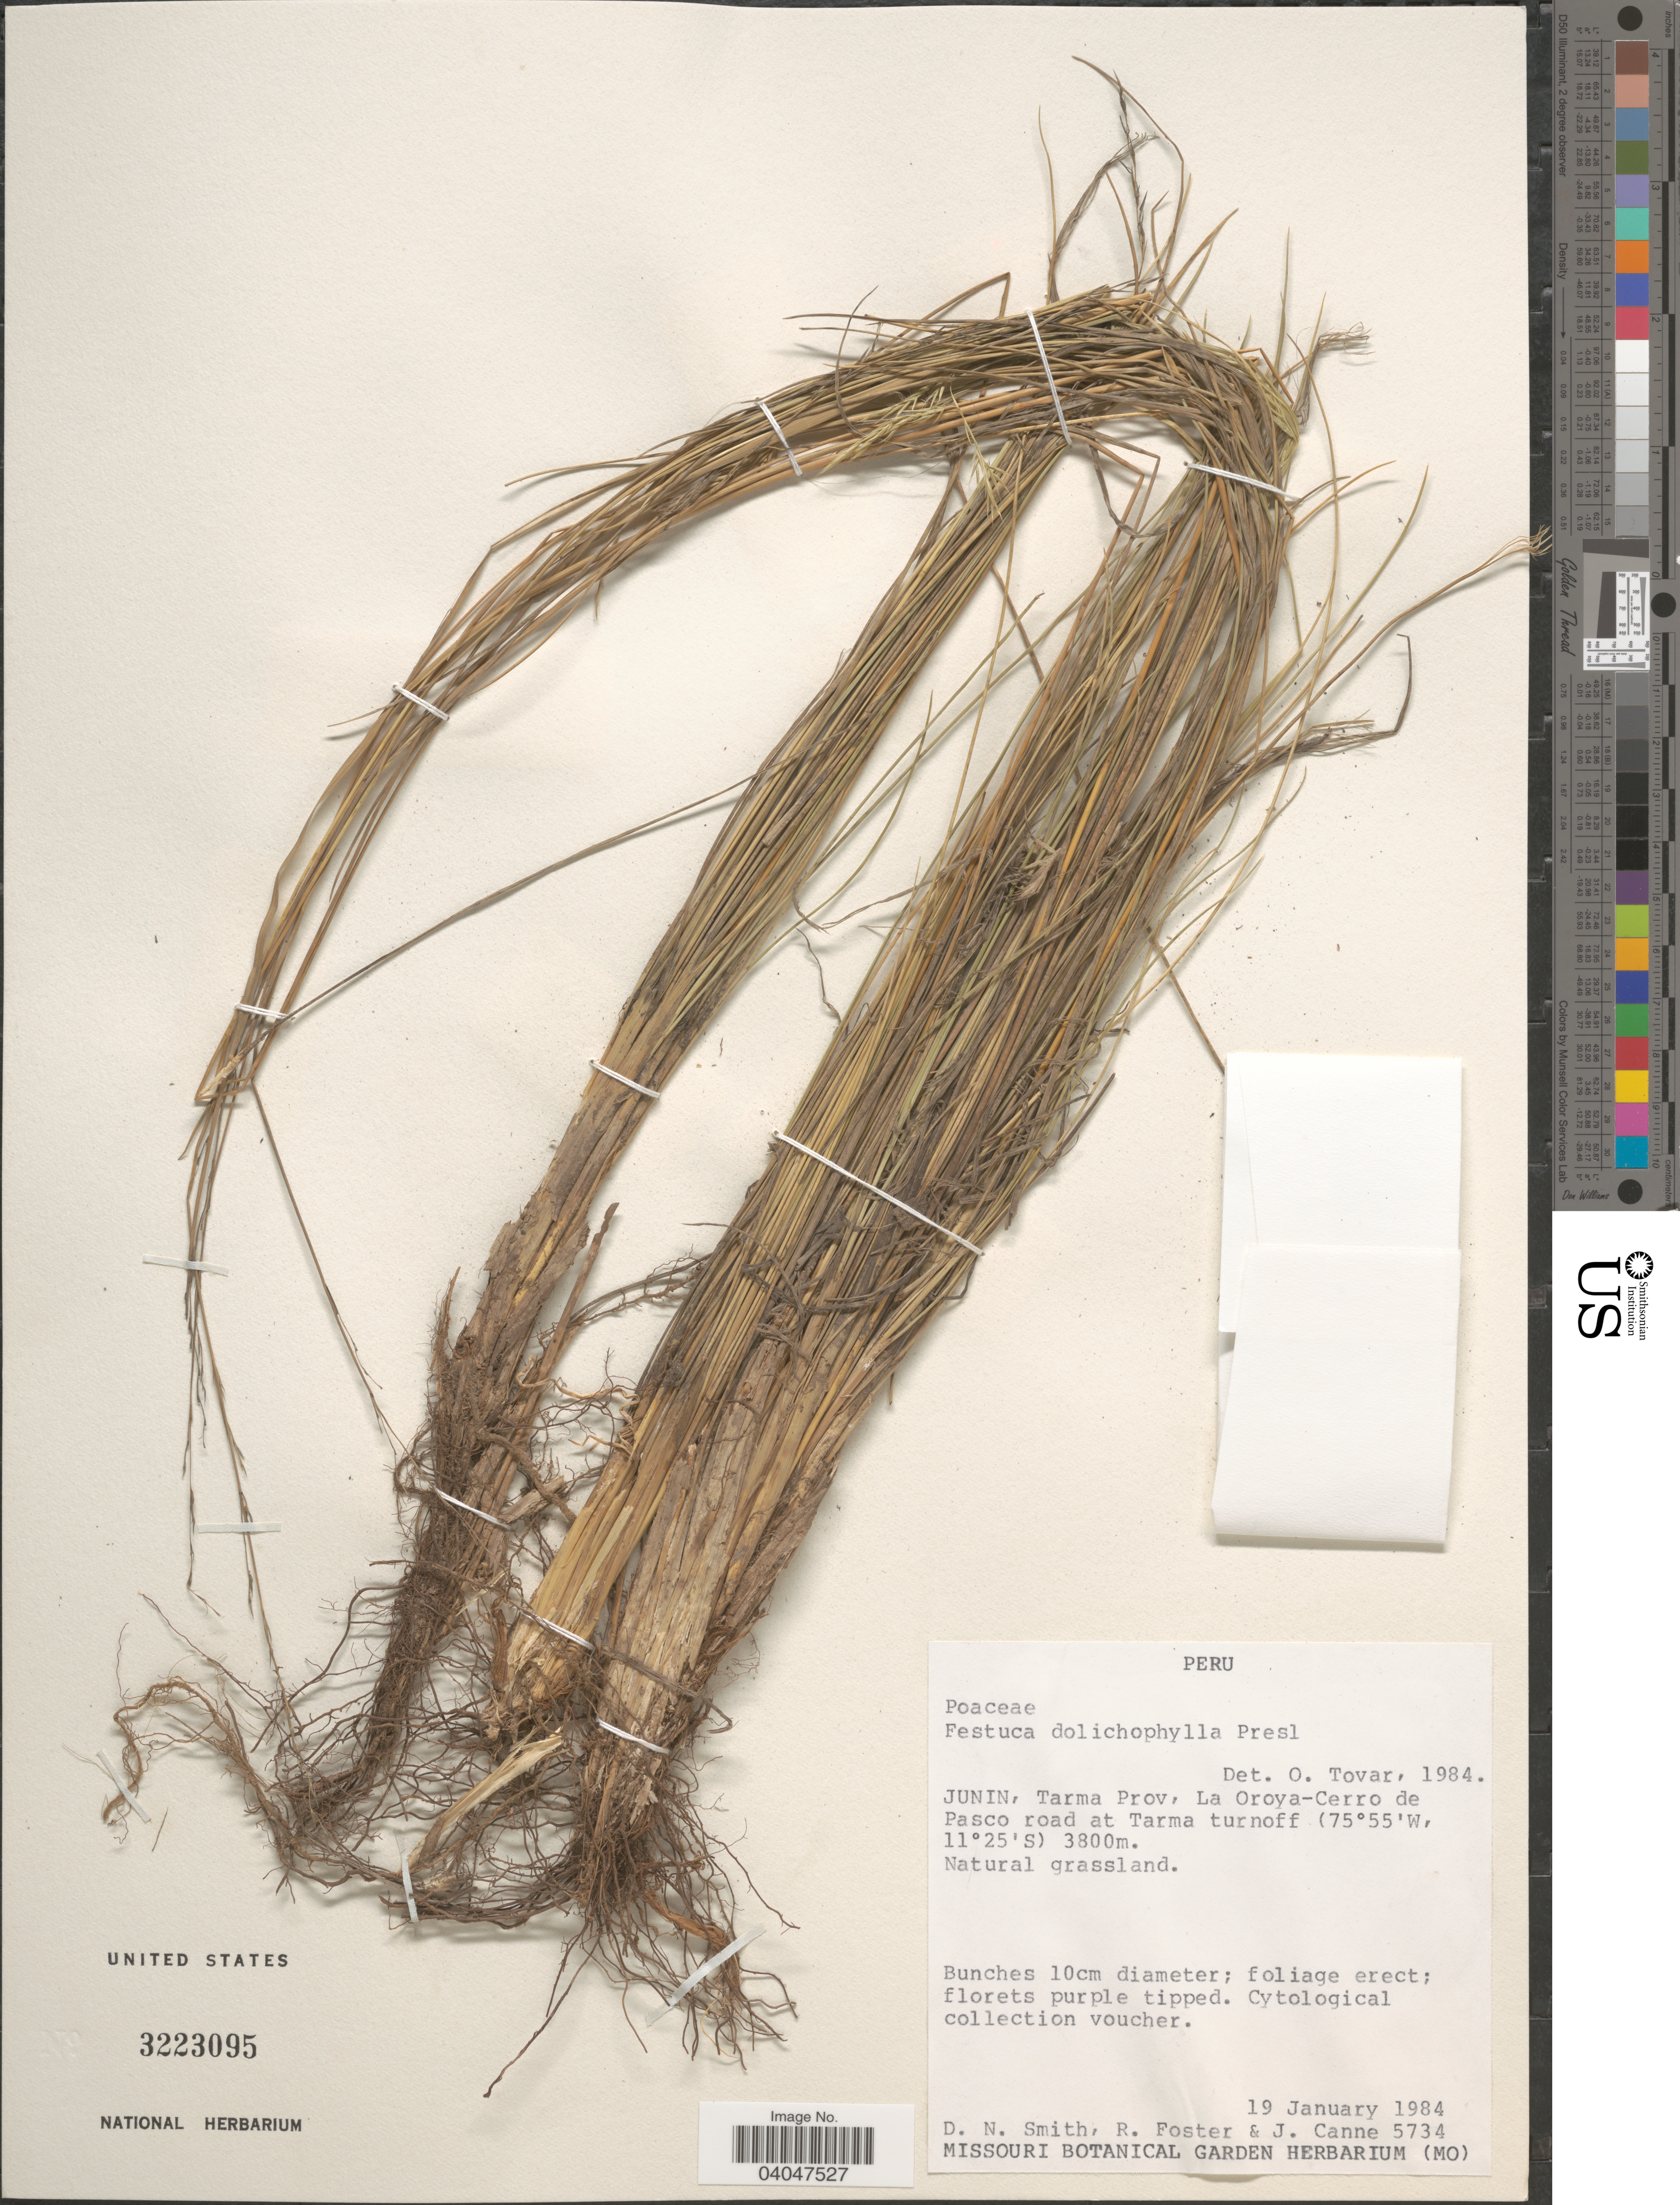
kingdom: Plantae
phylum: Tracheophyta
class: Liliopsida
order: Poales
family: Poaceae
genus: Festuca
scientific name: Festuca dolichophylla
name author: J. Presl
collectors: D. Smith, R. Foster & J. M. Canne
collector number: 5734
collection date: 1984-01-19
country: Peru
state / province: Junín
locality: Tarma Prov. La Oroya-Cerro de Pasco road at Tarma turnoff.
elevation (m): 3800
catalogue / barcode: US 3223095